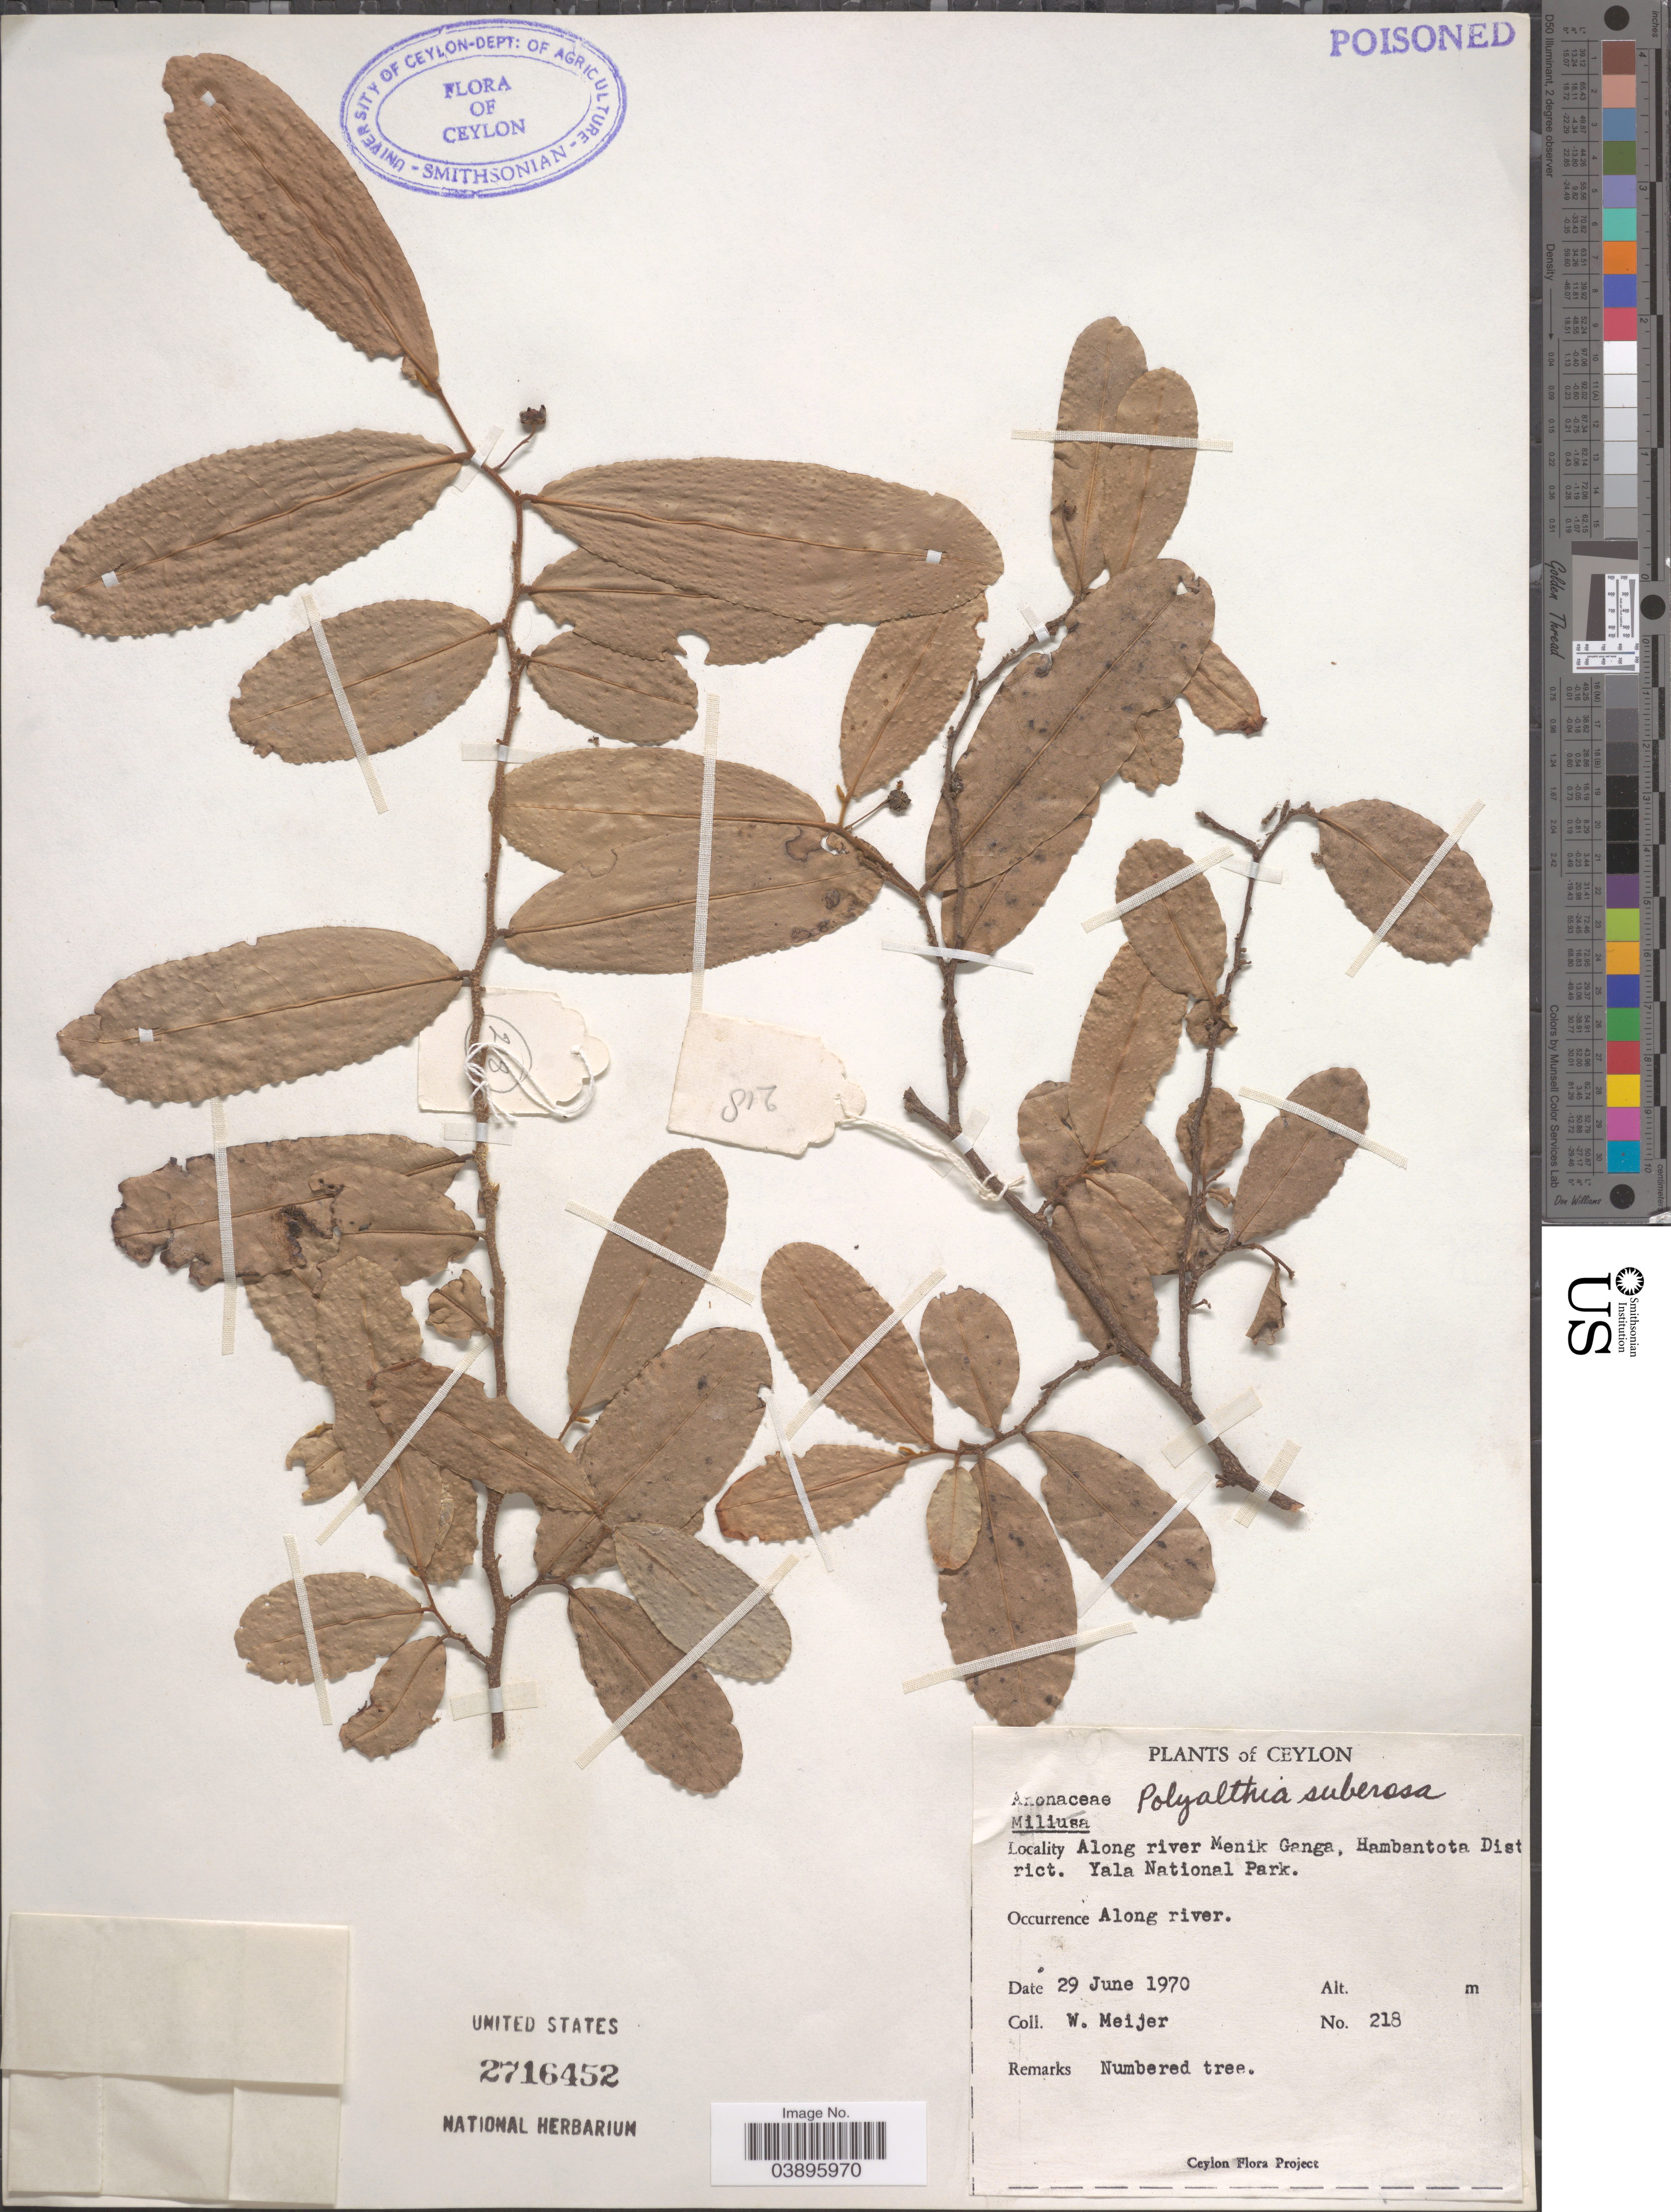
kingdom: Plantae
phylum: Tracheophyta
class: Magnoliopsida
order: Magnoliales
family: Annonaceae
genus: Polyalthia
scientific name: Polyalthia suberosa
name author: (Roxb.) Thwaites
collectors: W. Meijer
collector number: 218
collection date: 1970-06-29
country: Sri Lanka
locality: Ceylon. Along river Menik Ganga, Hambantota District. Yala National Park. Along river.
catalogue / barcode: US 2716452